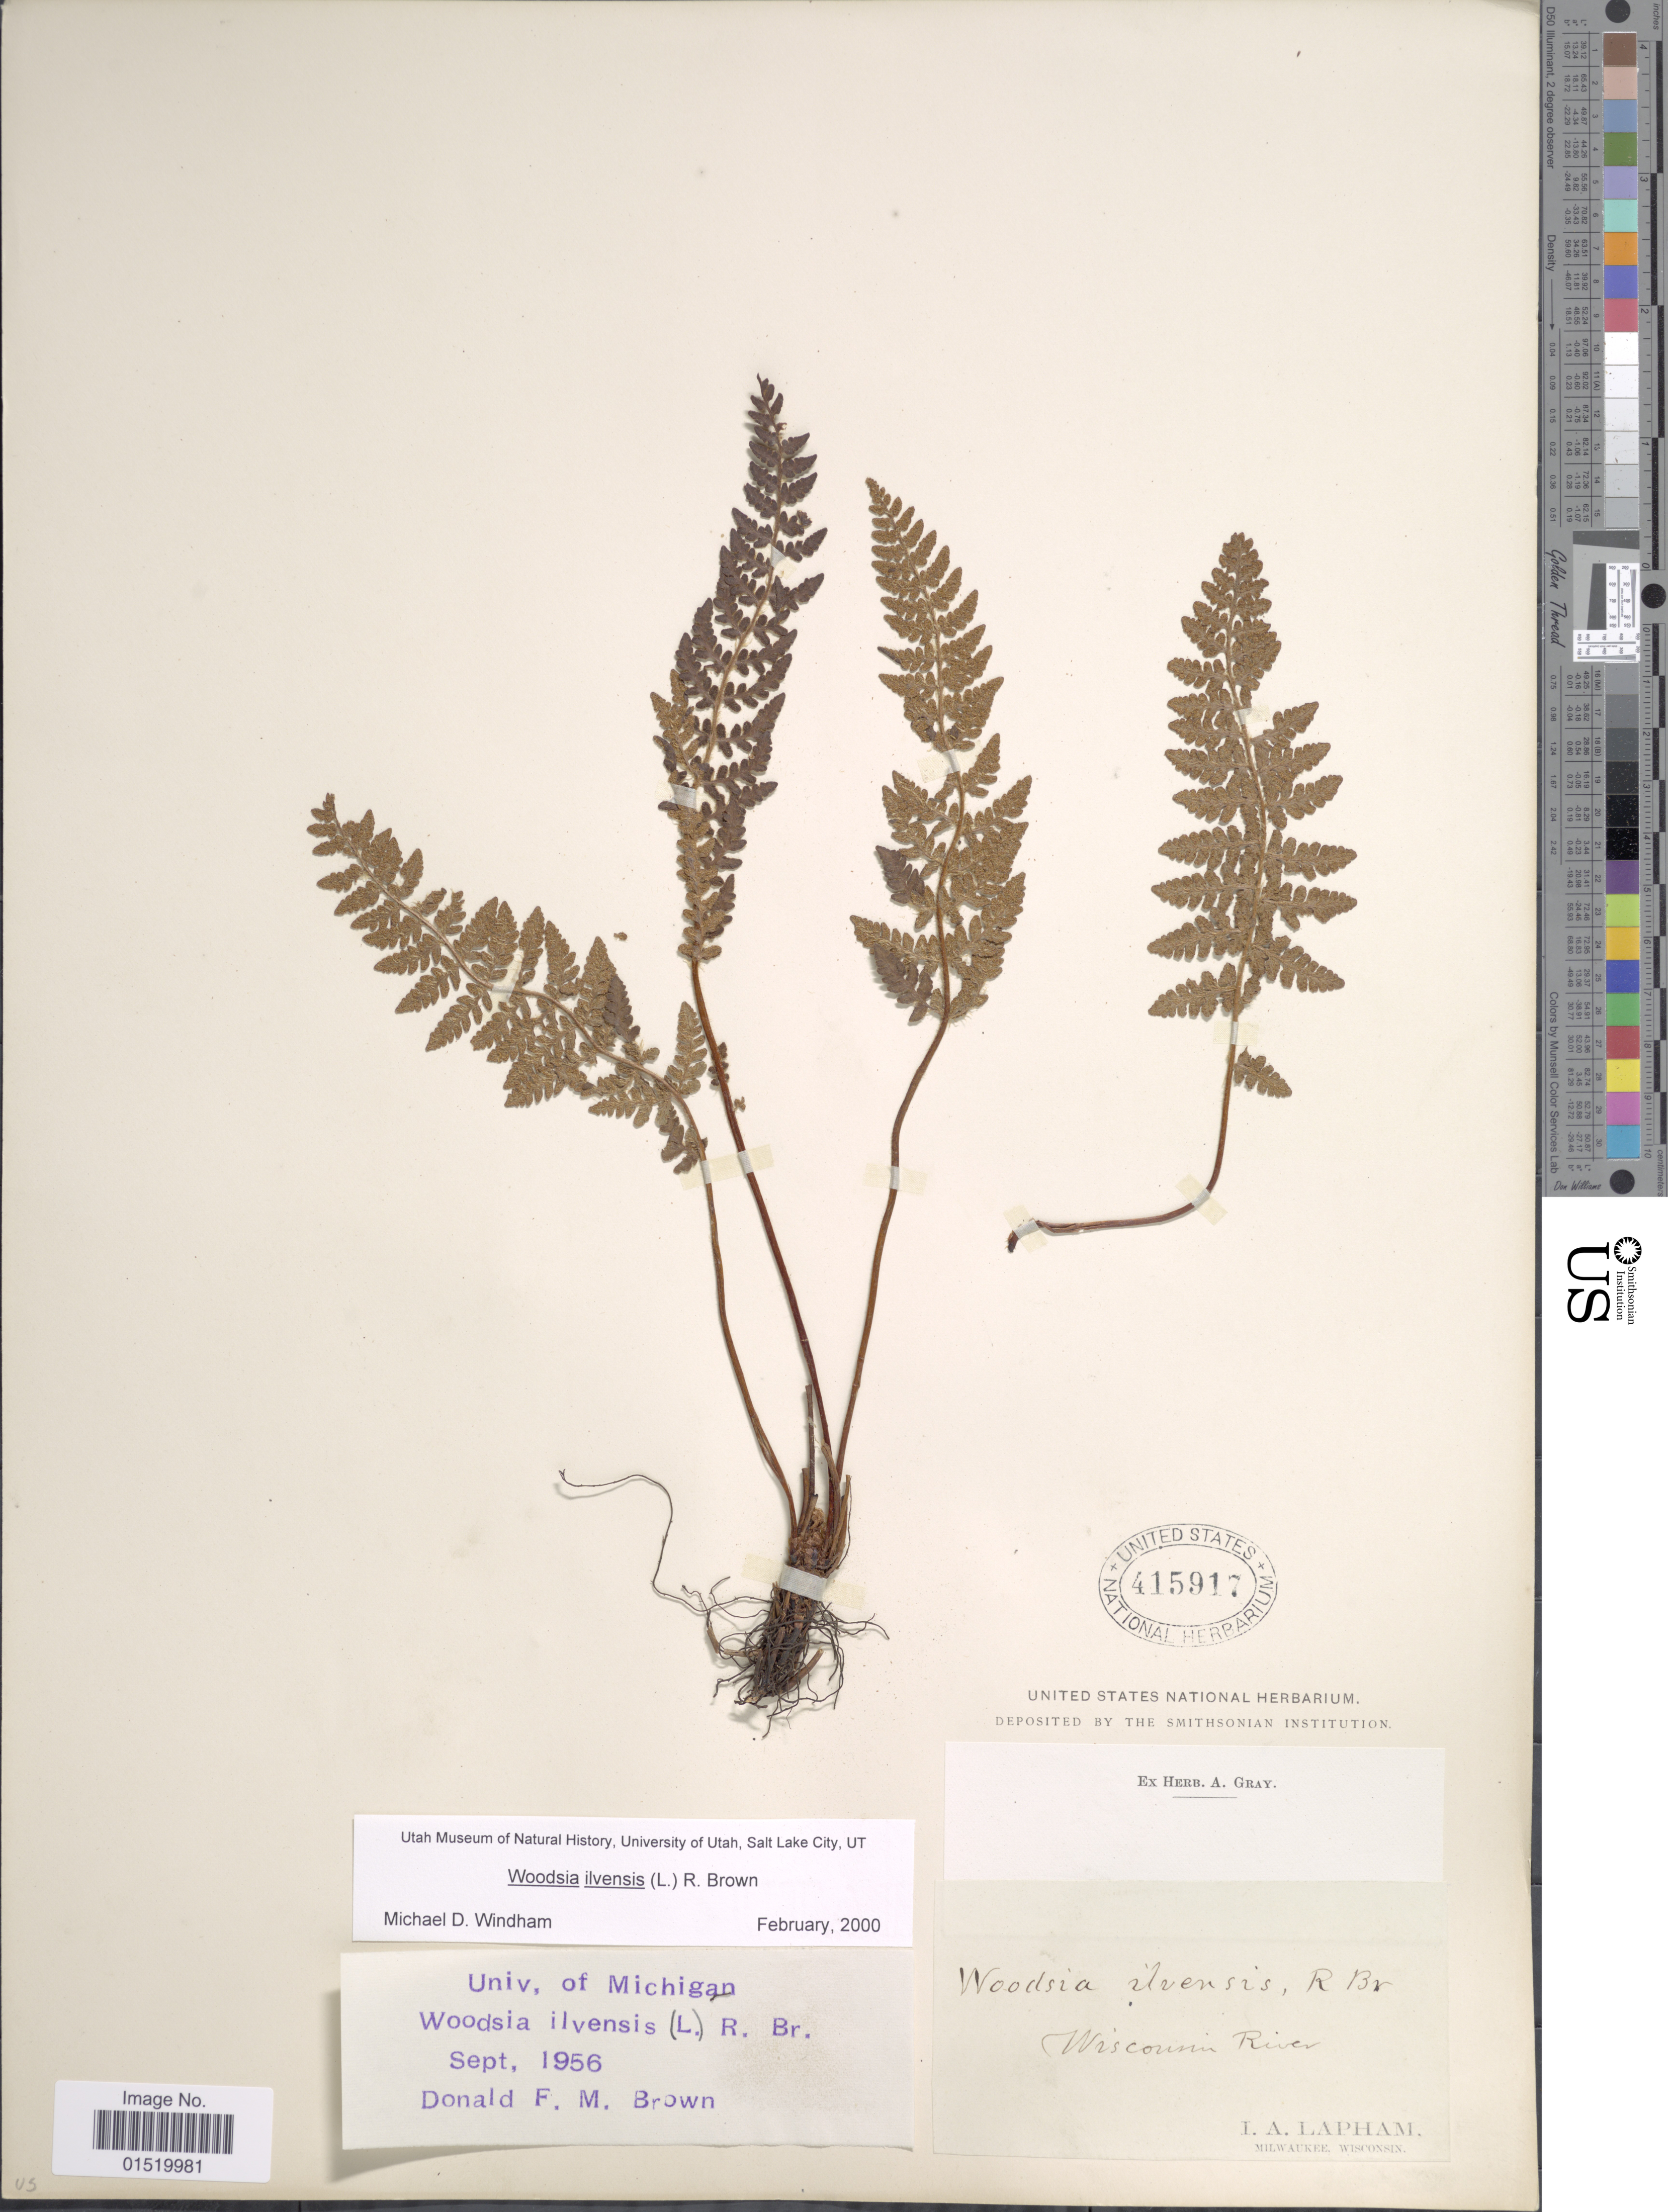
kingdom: Plantae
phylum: Tracheophyta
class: Polypodiopsida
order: Polypodiales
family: Woodsiaceae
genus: Woodsia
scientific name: Woodsia ilvensis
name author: (L.) R. Br.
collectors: I. Lapham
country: United States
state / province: Wisconsin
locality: Wisconsin River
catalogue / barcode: US 415917